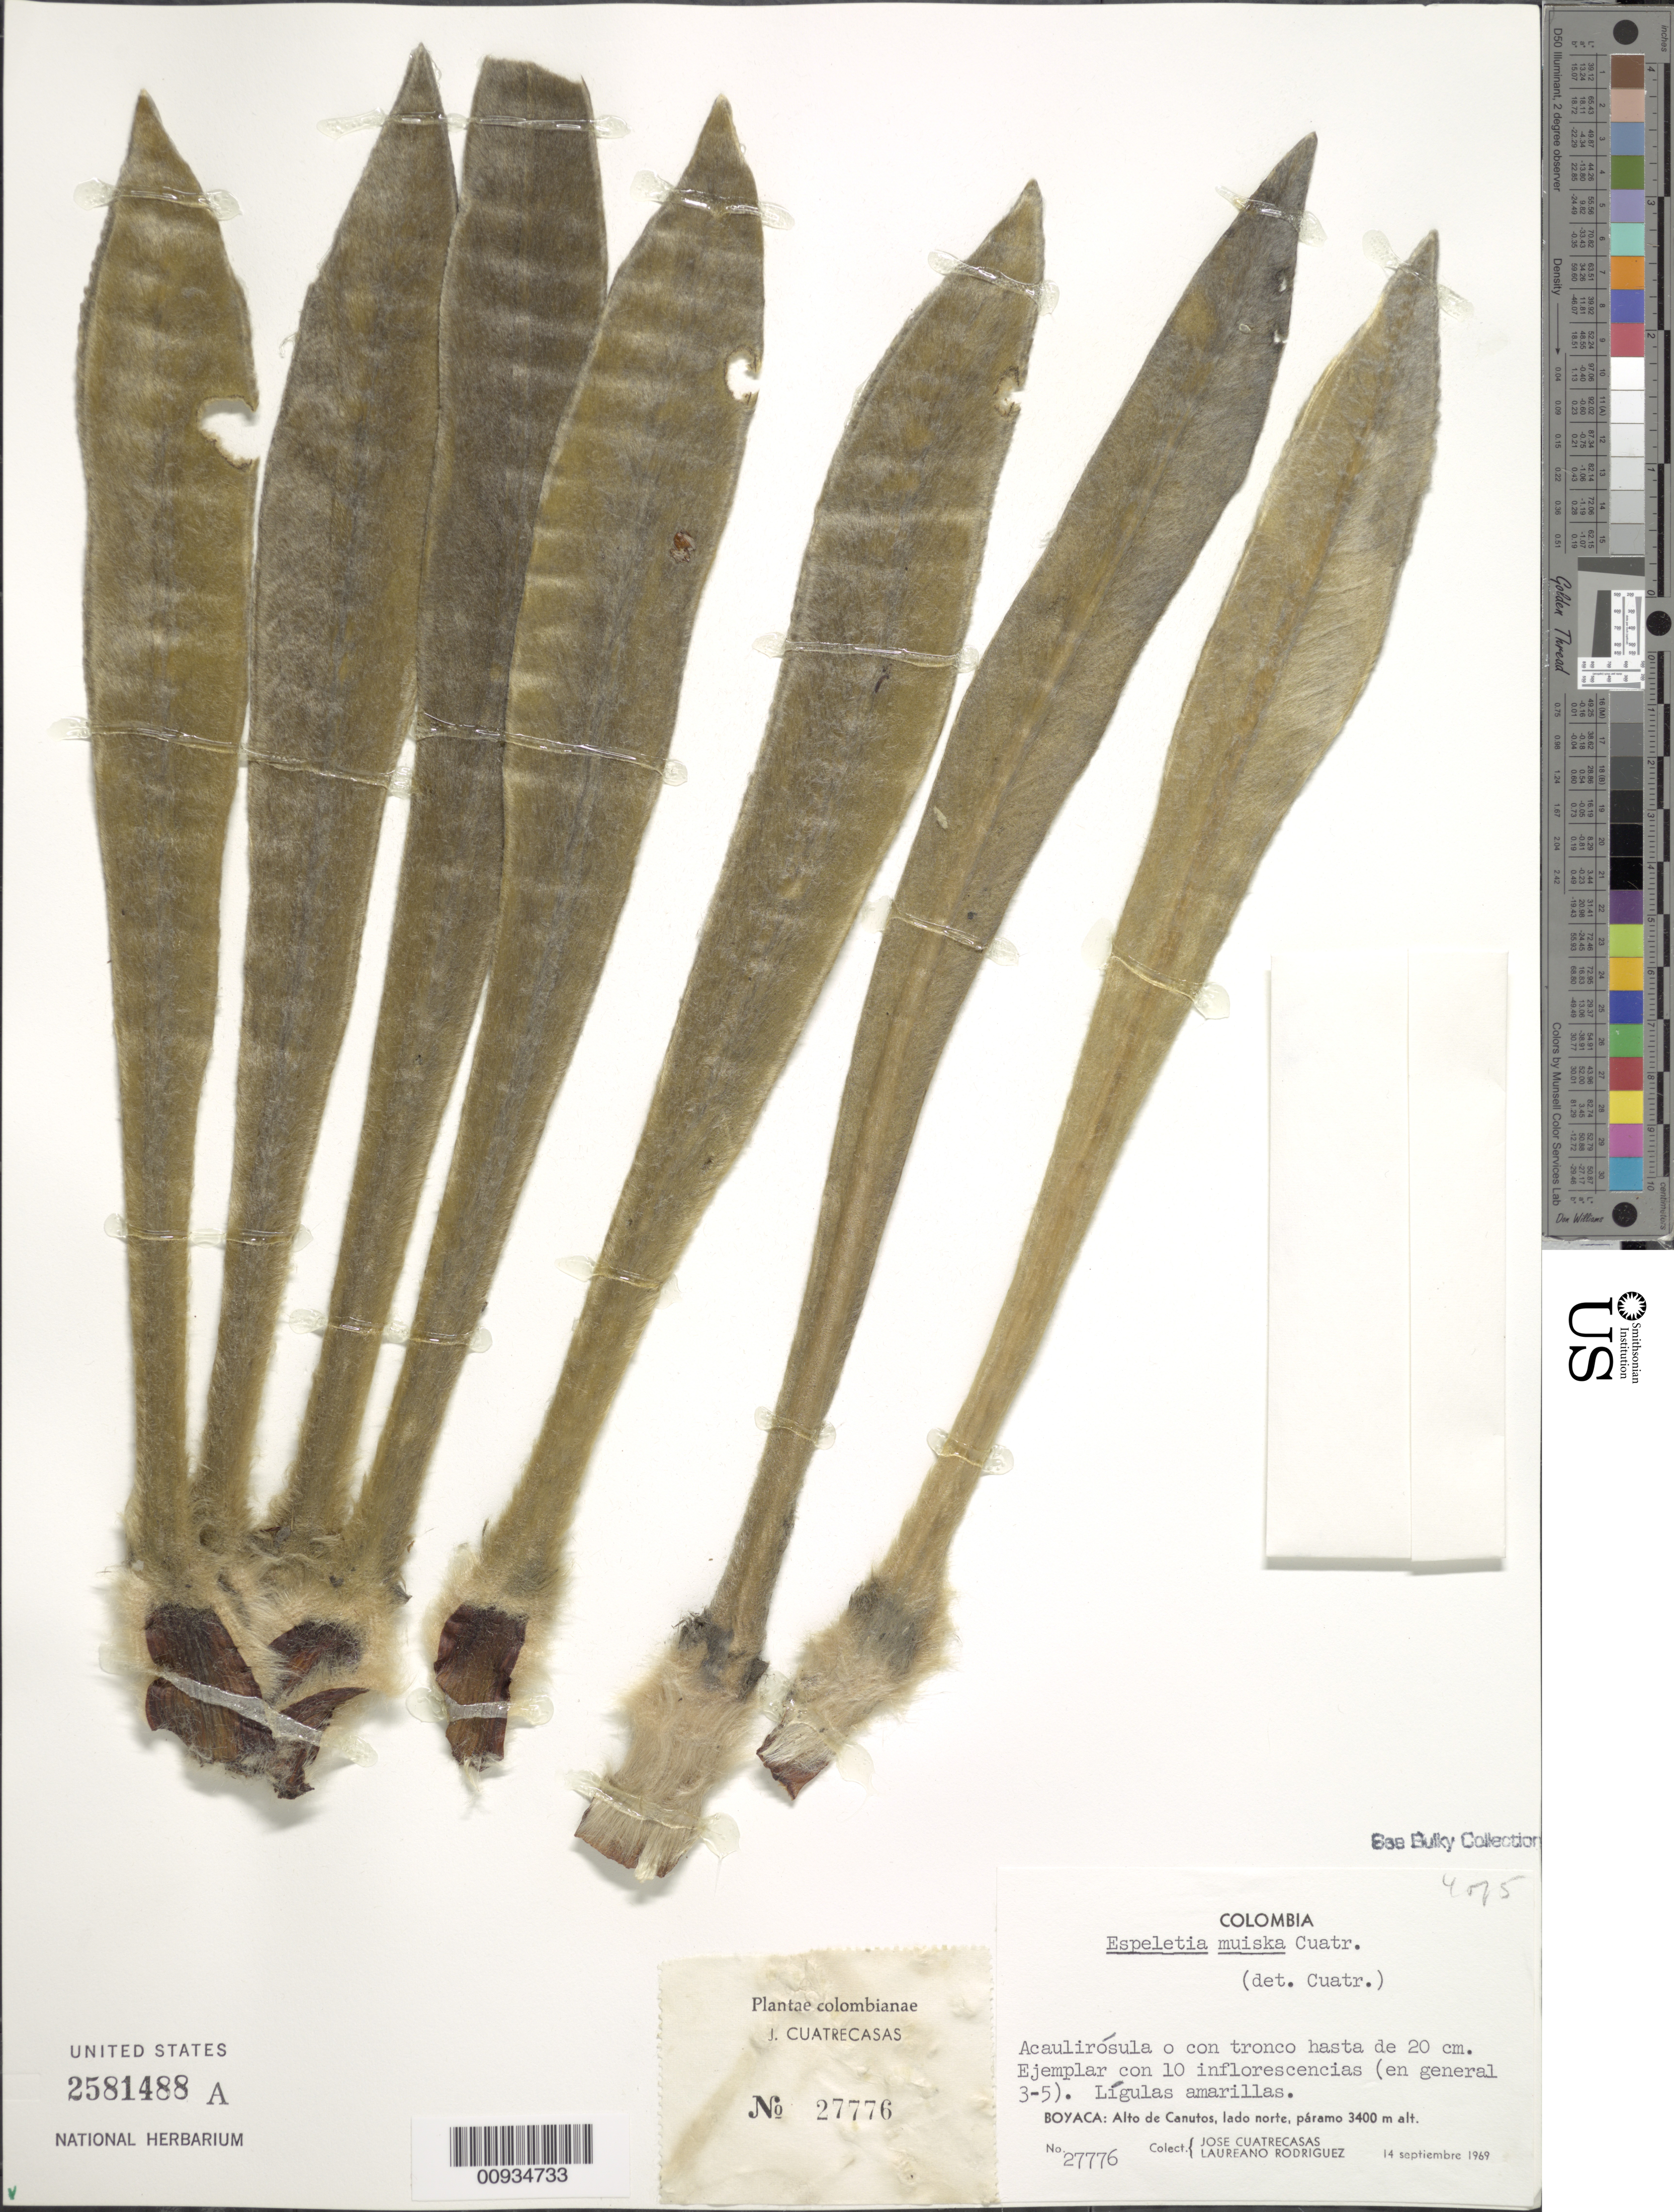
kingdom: Plantae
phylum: Tracheophyta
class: Magnoliopsida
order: Asterales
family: Asteraceae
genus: Espeletiopsis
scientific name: Espeletiopsis muiska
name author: (Cuatrec.) Cuatrec.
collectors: J. Cuatrecasas & L. Rodriguez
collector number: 27776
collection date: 1969-09-14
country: Colombia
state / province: Boyacá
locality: Boyacá: Alto de Canutos, lado norte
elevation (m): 3400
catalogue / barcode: US 2581488A